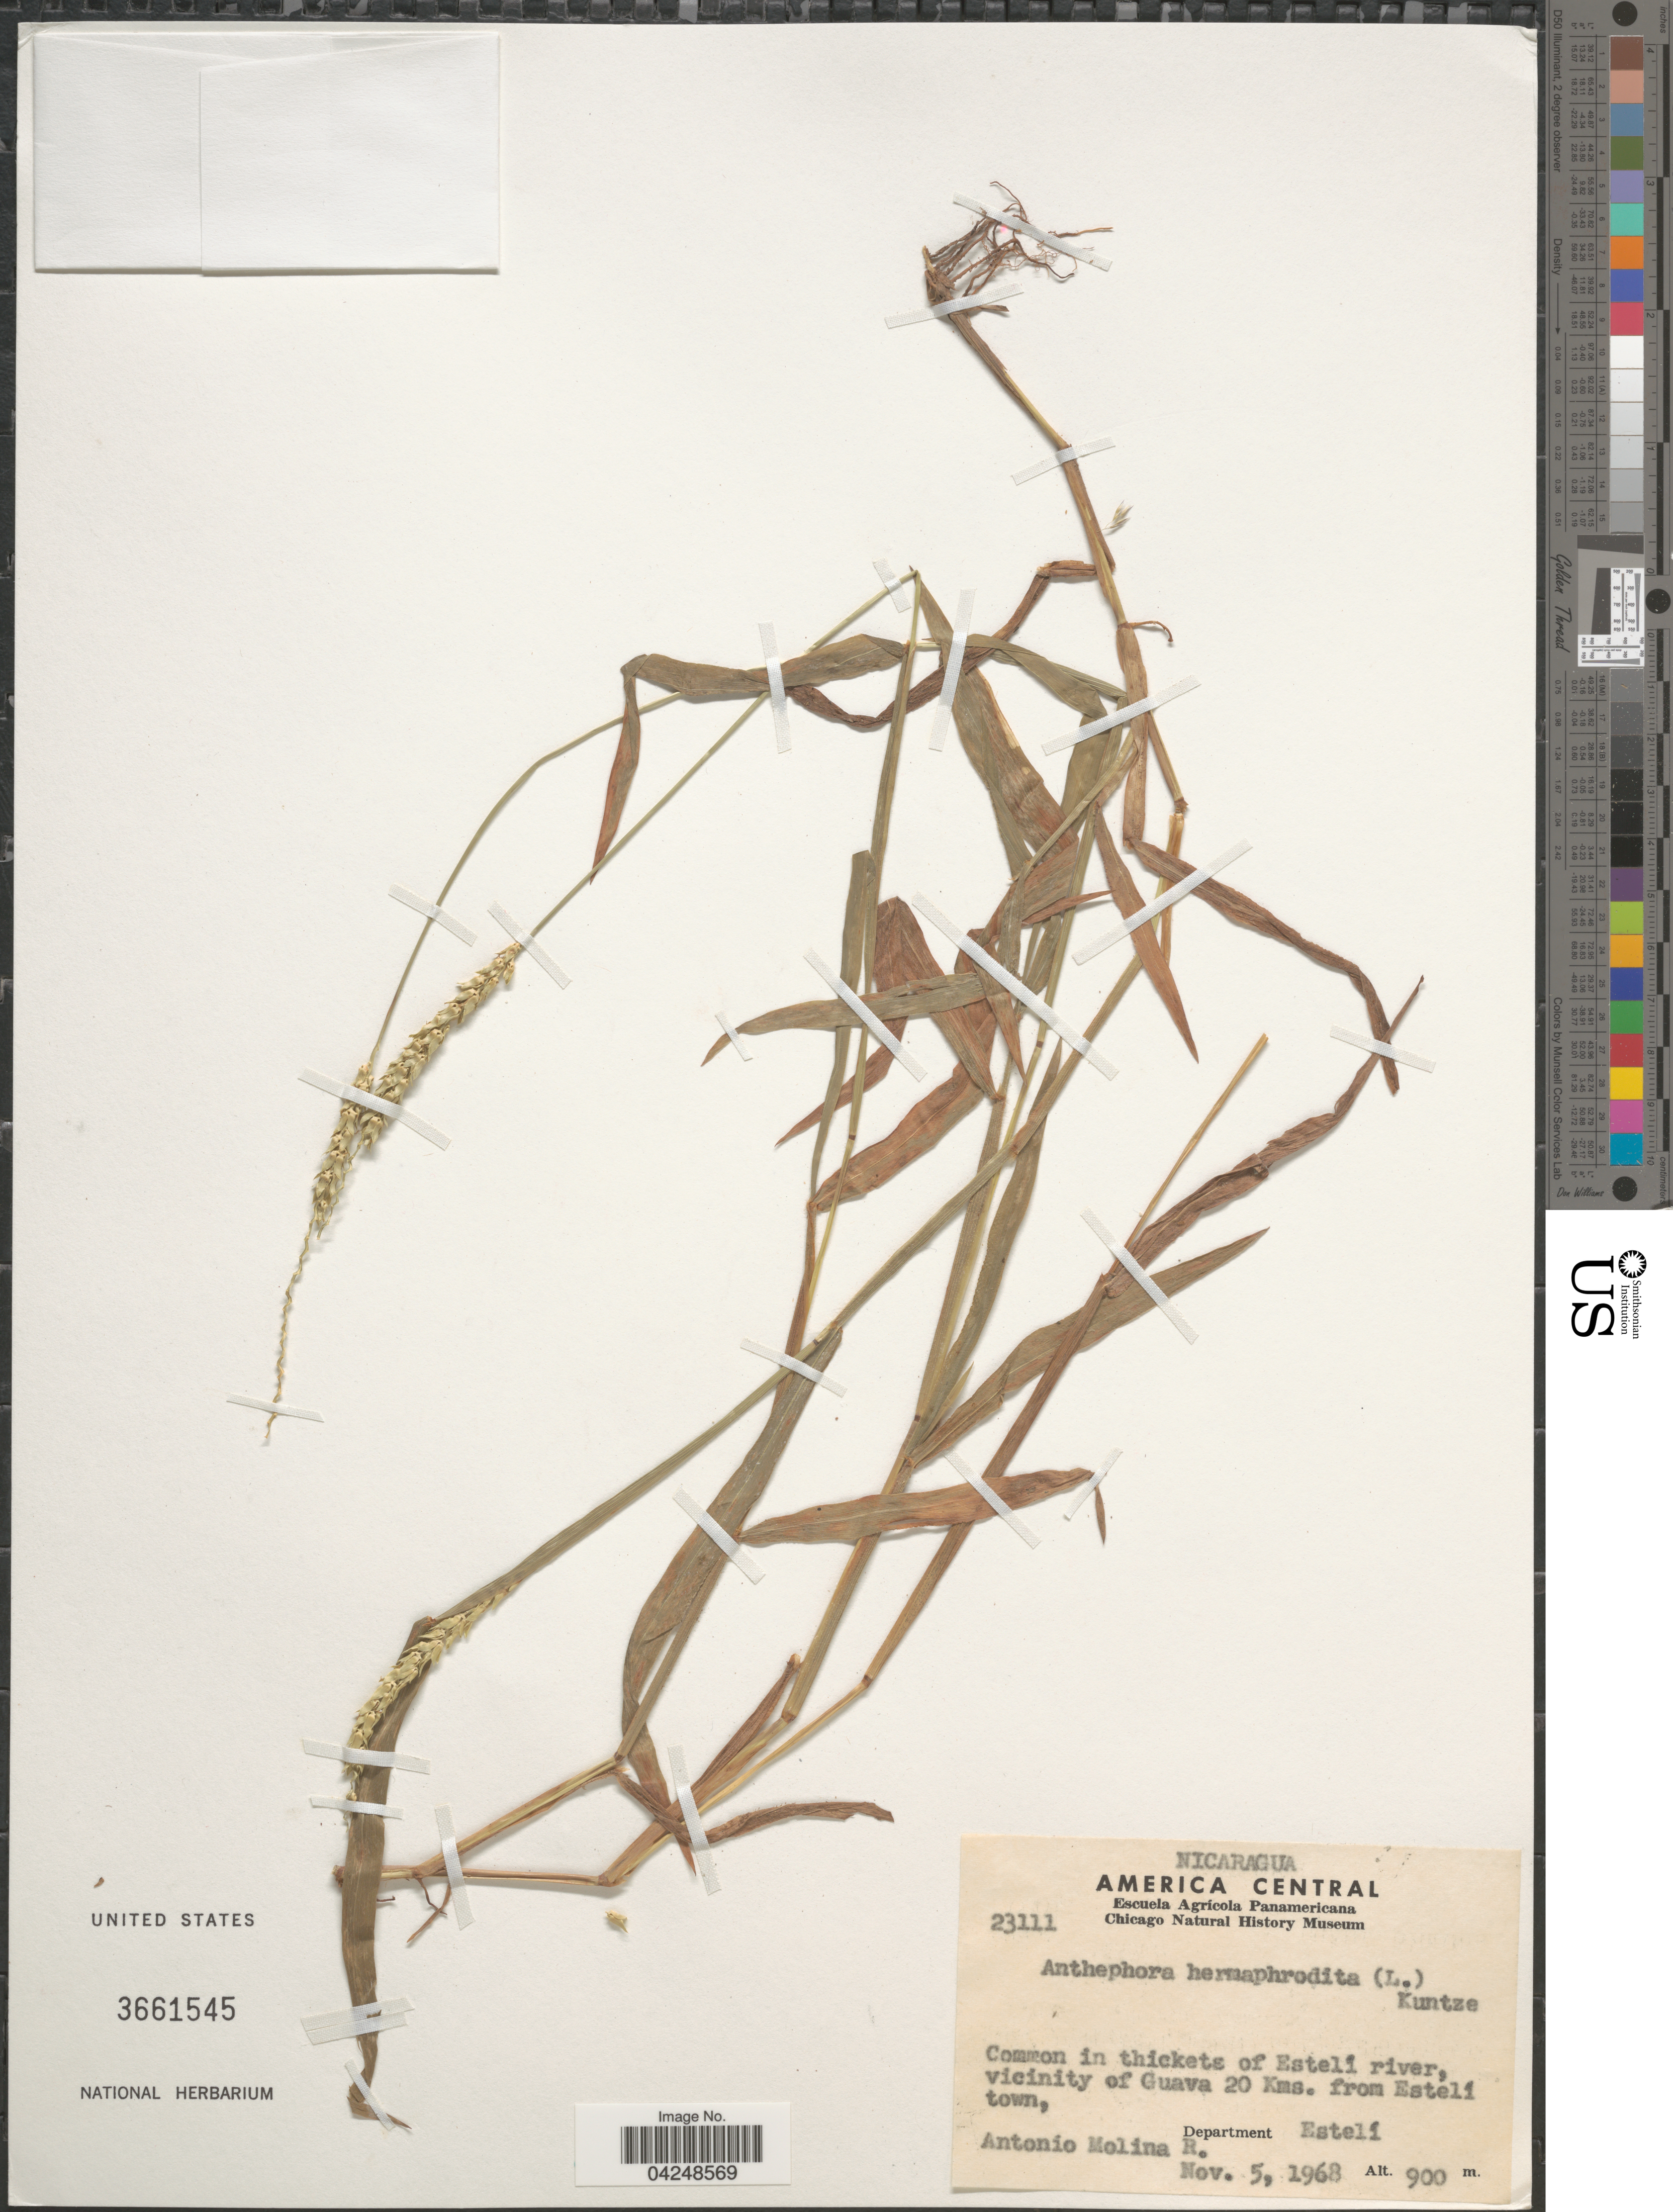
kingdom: Plantae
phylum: Tracheophyta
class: Liliopsida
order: Poales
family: Poaceae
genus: Anthephora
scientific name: Anthephora hermaphrodita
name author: (L.) Kuntze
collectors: A. Molina R.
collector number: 23111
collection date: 1968-11-05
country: Nicaragua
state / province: Esteli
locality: Estelí river, vicinity of Guava 20 Kms. from Estelí town, Department Estelí.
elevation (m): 900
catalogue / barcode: US 3661545